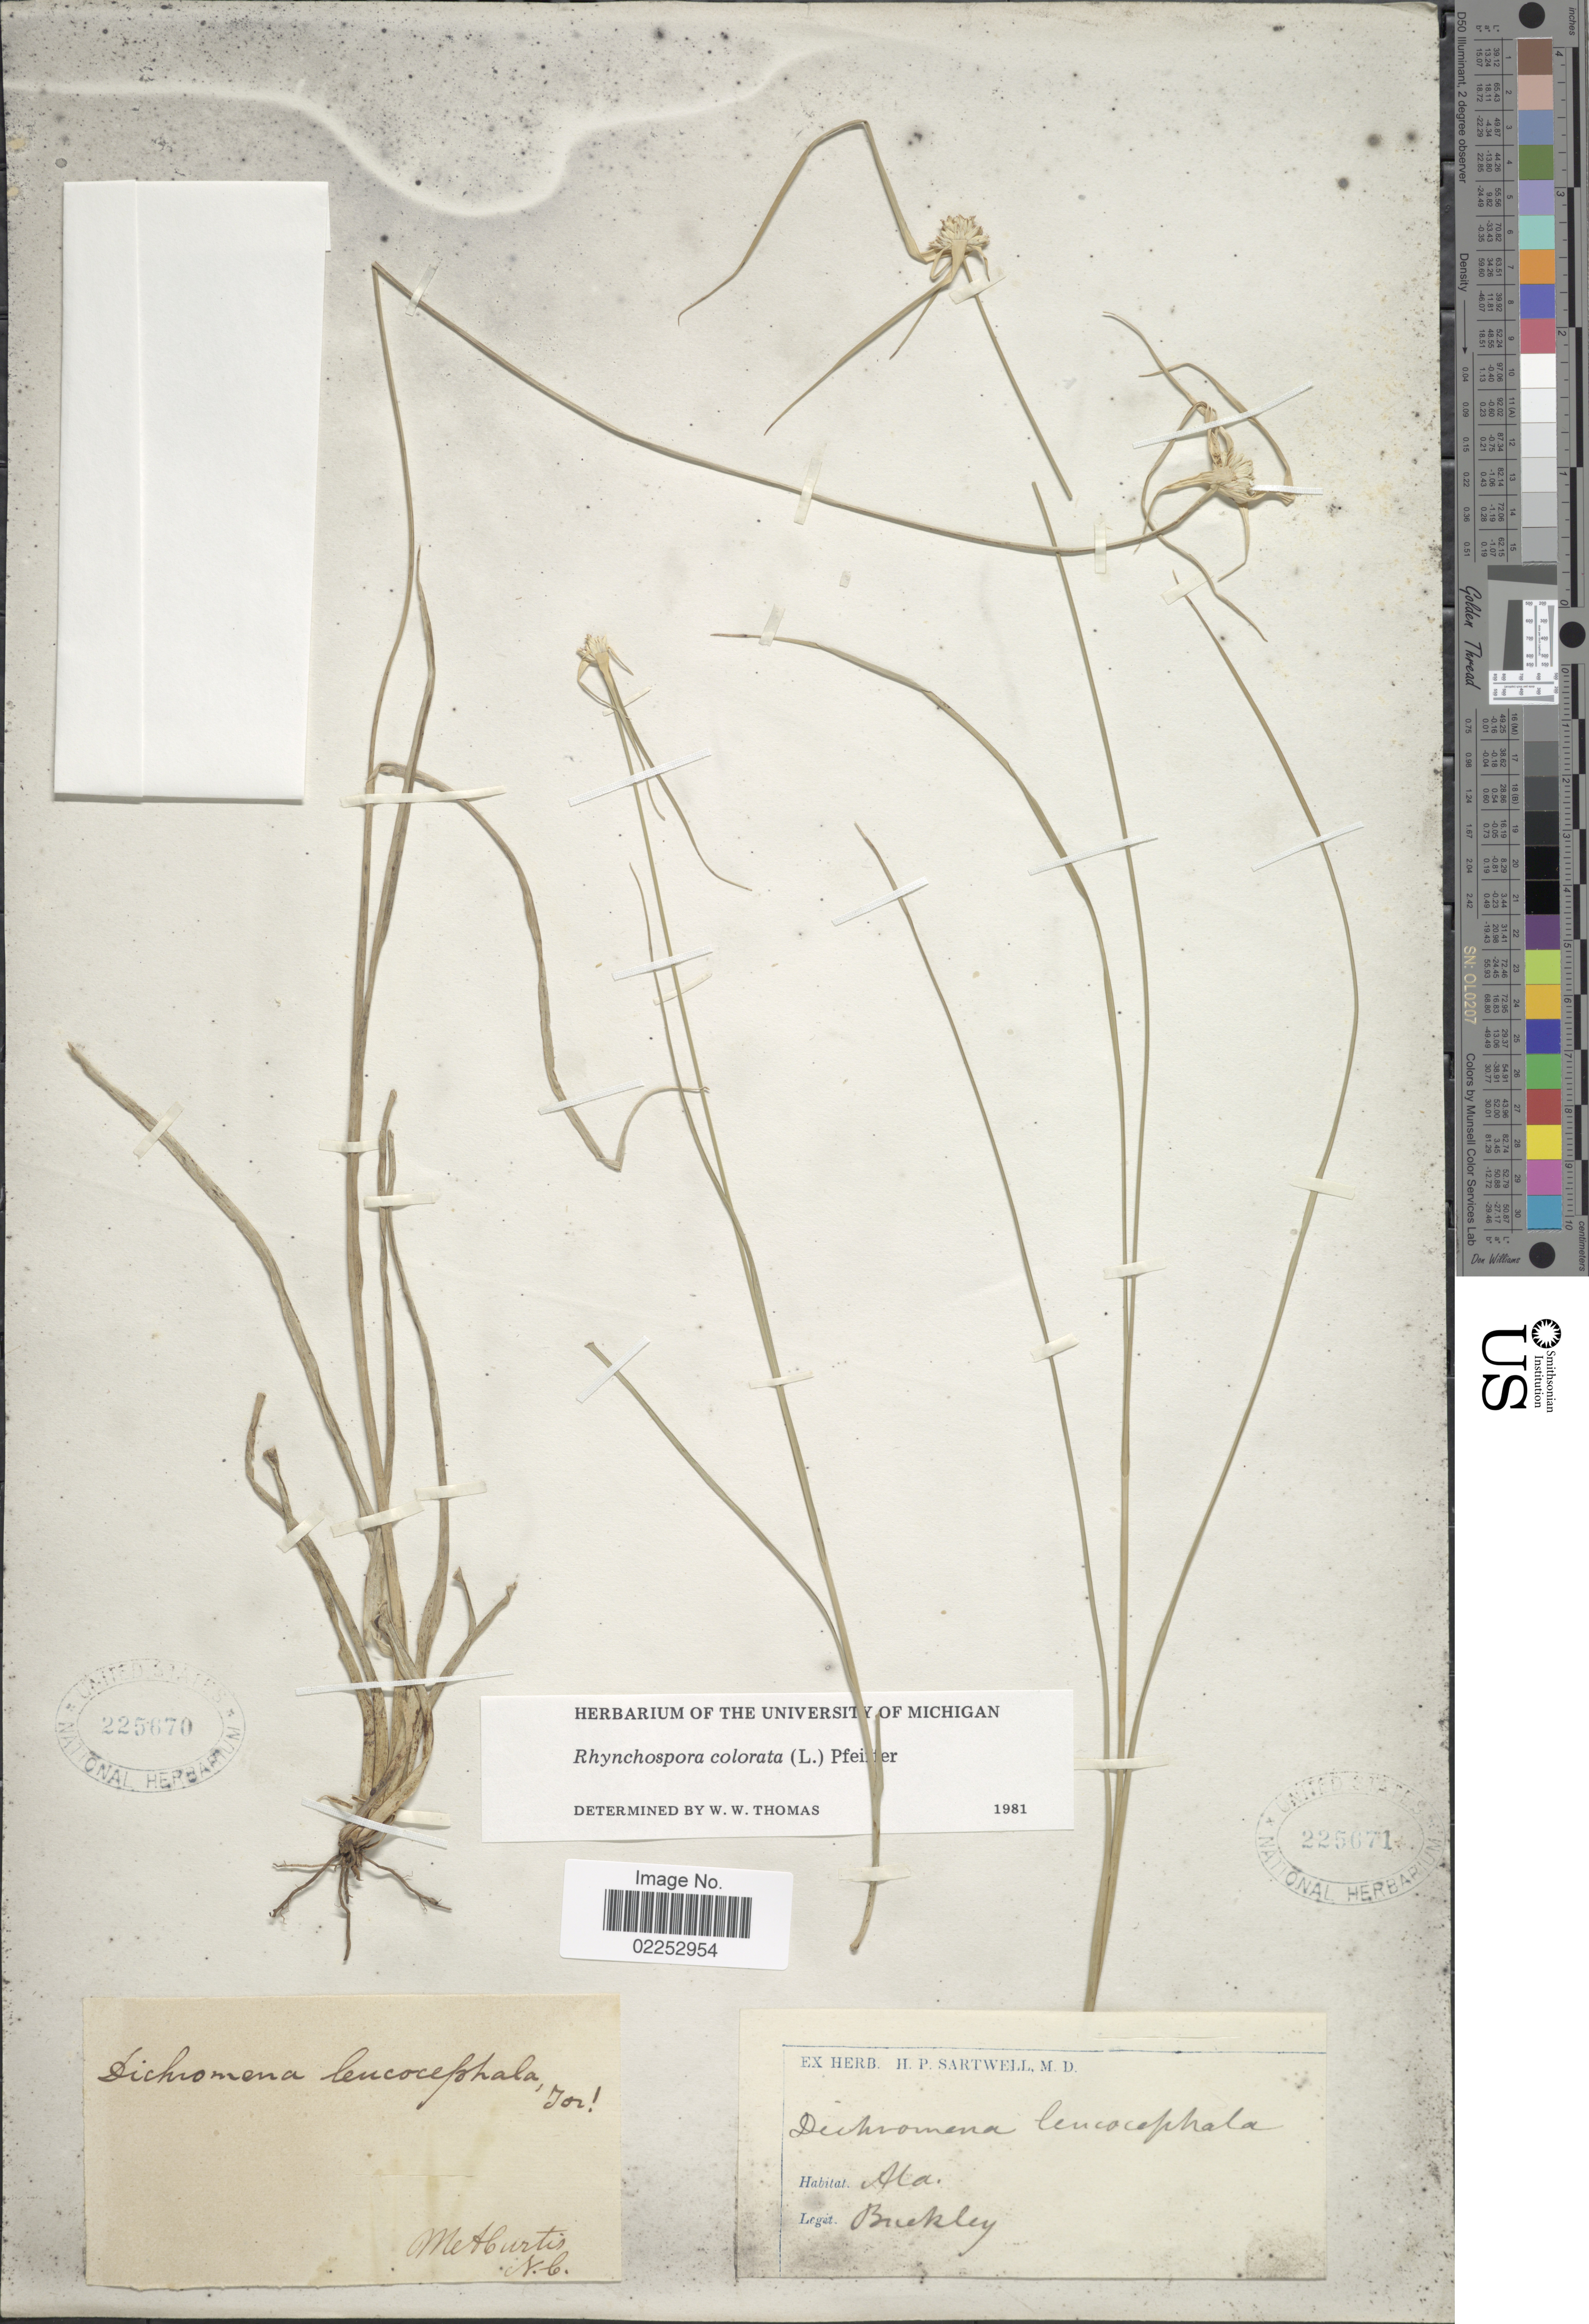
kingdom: Plantae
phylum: Tracheophyta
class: Liliopsida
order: Poales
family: Cyperaceae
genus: Rhynchospora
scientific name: Rhynchospora colorata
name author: (L.) H. Pfeiff.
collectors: -- Buckley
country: United States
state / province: Alabama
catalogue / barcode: US 225671